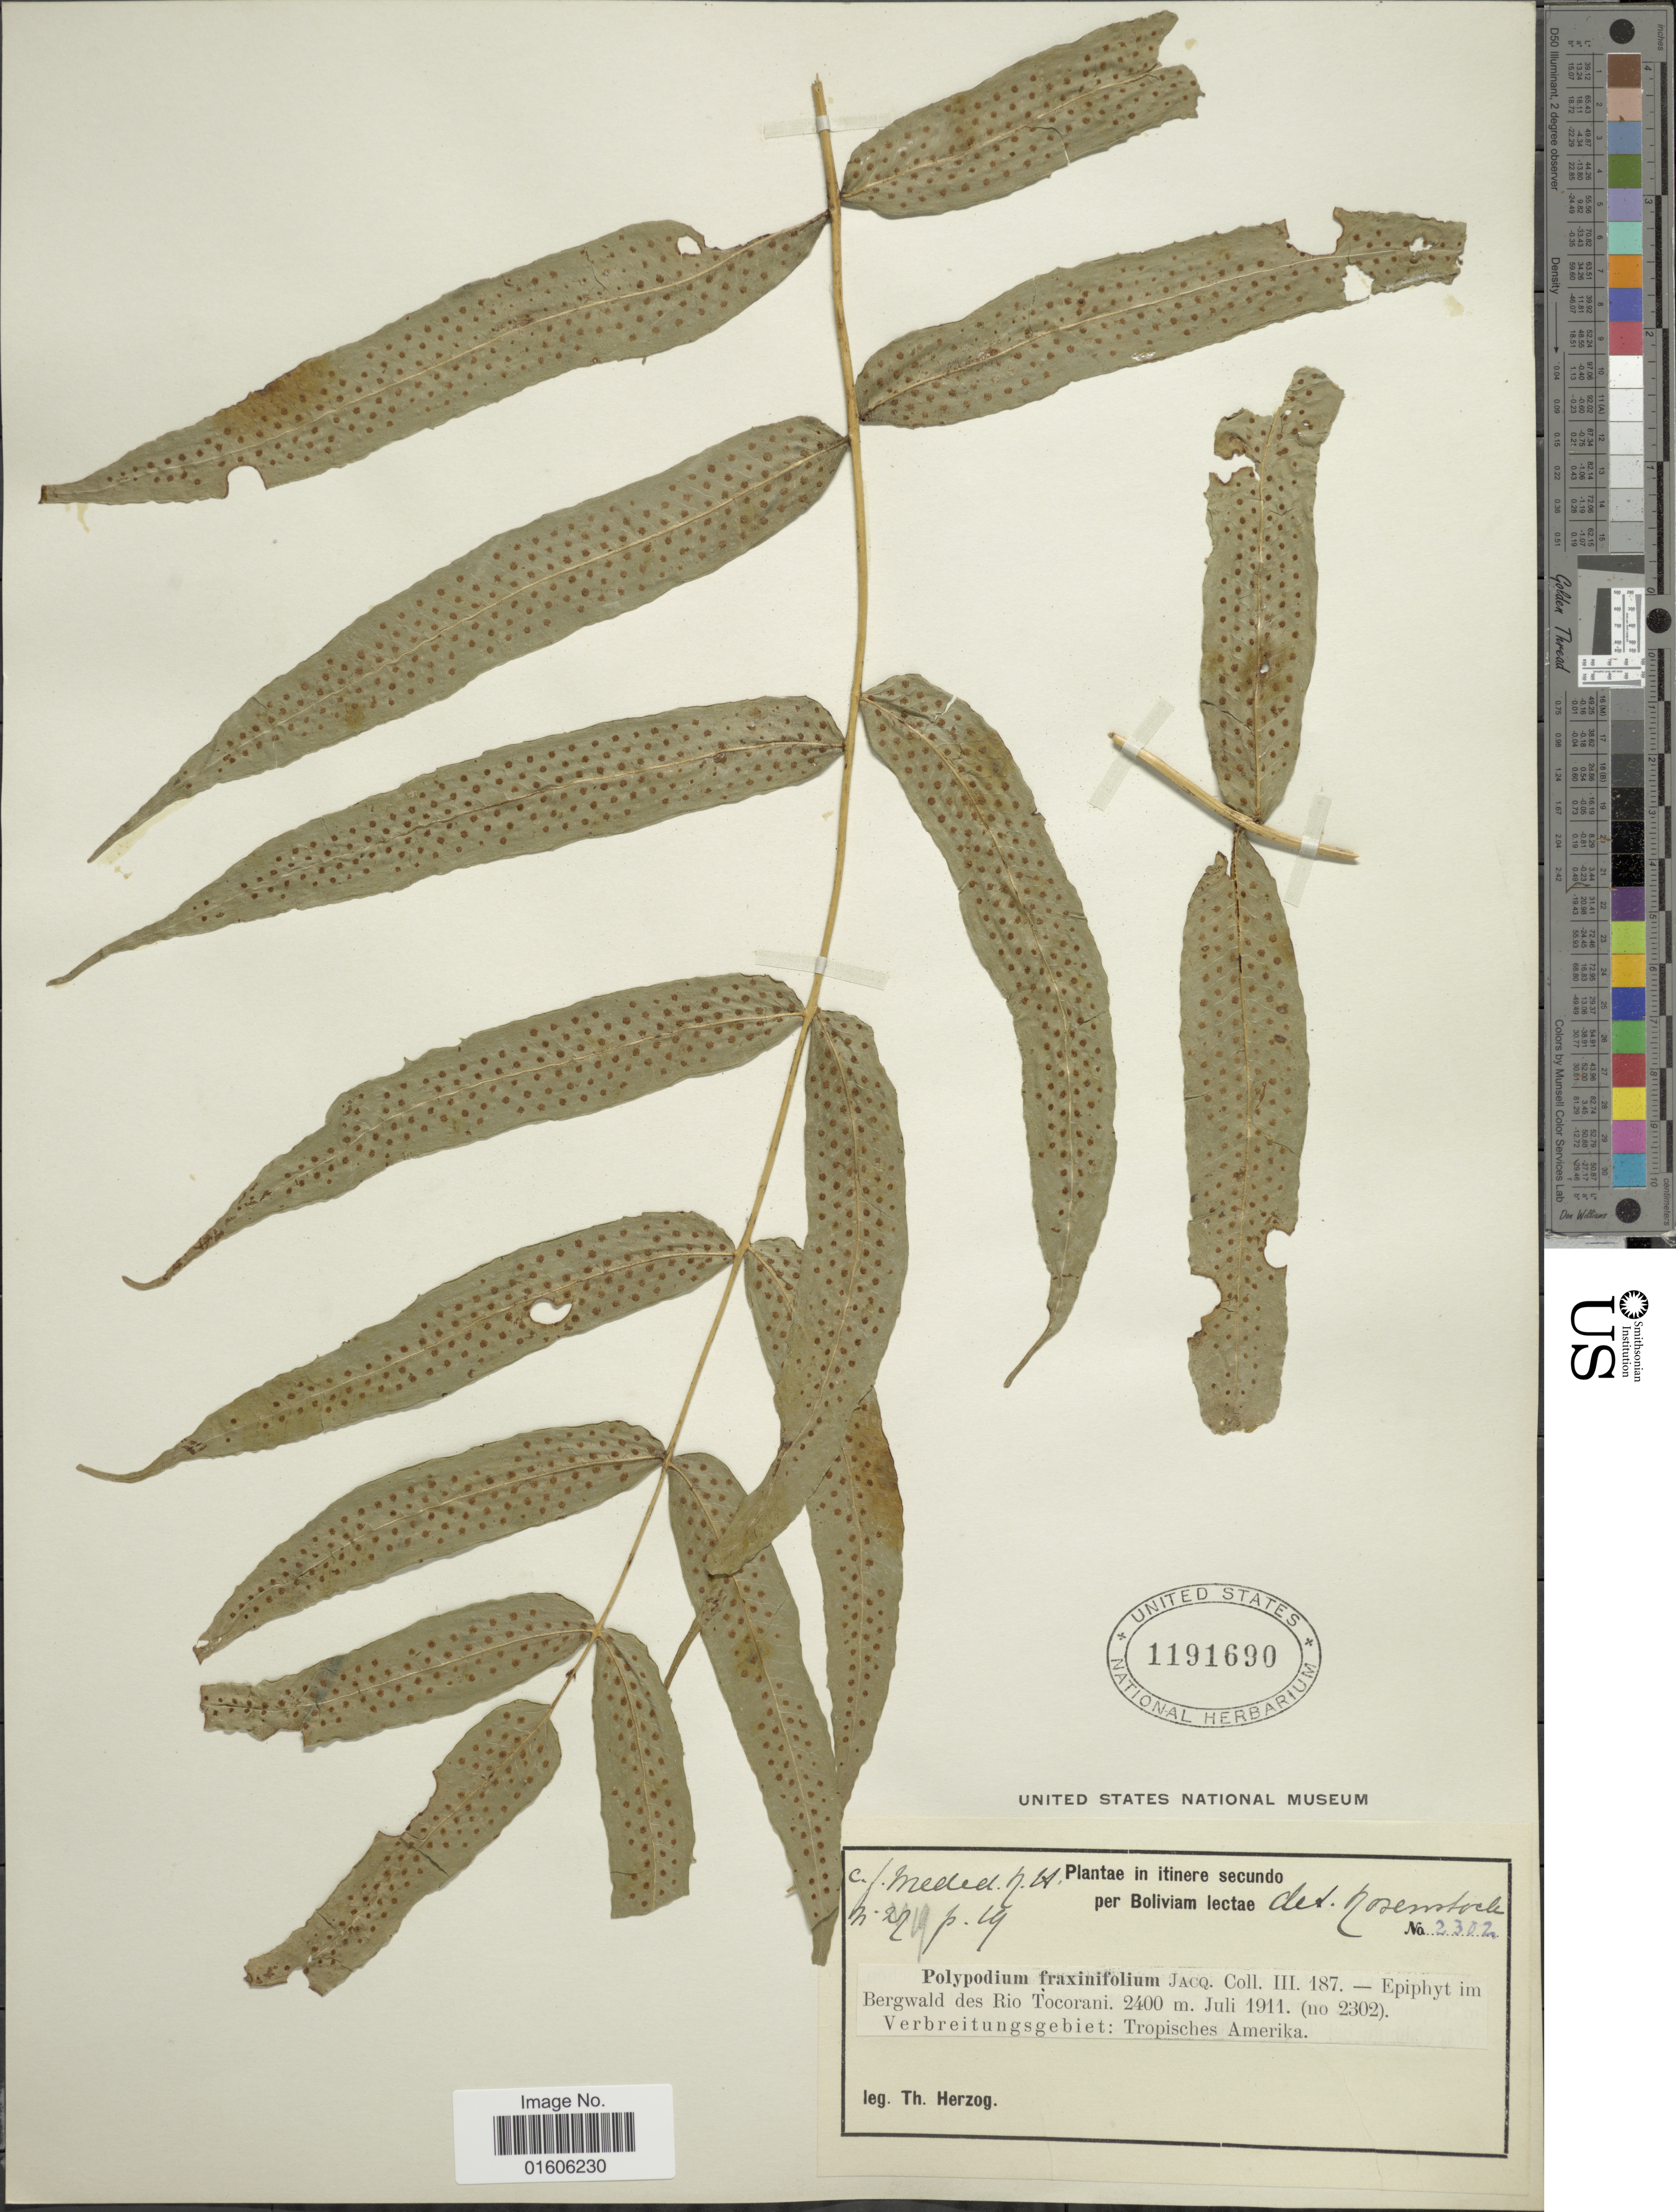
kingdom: Plantae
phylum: Tracheophyta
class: Polypodiopsida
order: Polypodiales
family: Polypodiaceae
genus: Serpocaulon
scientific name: Serpocaulon fraxinifolium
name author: (Jacq.) A.R. Sm.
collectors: T. K. J. Herzog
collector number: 2302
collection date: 1911-07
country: Bolivia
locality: Bergwald des Rio Tocorani. Verbreitungsgebiet: Tropisches Amerika.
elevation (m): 2400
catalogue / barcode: US 1191690